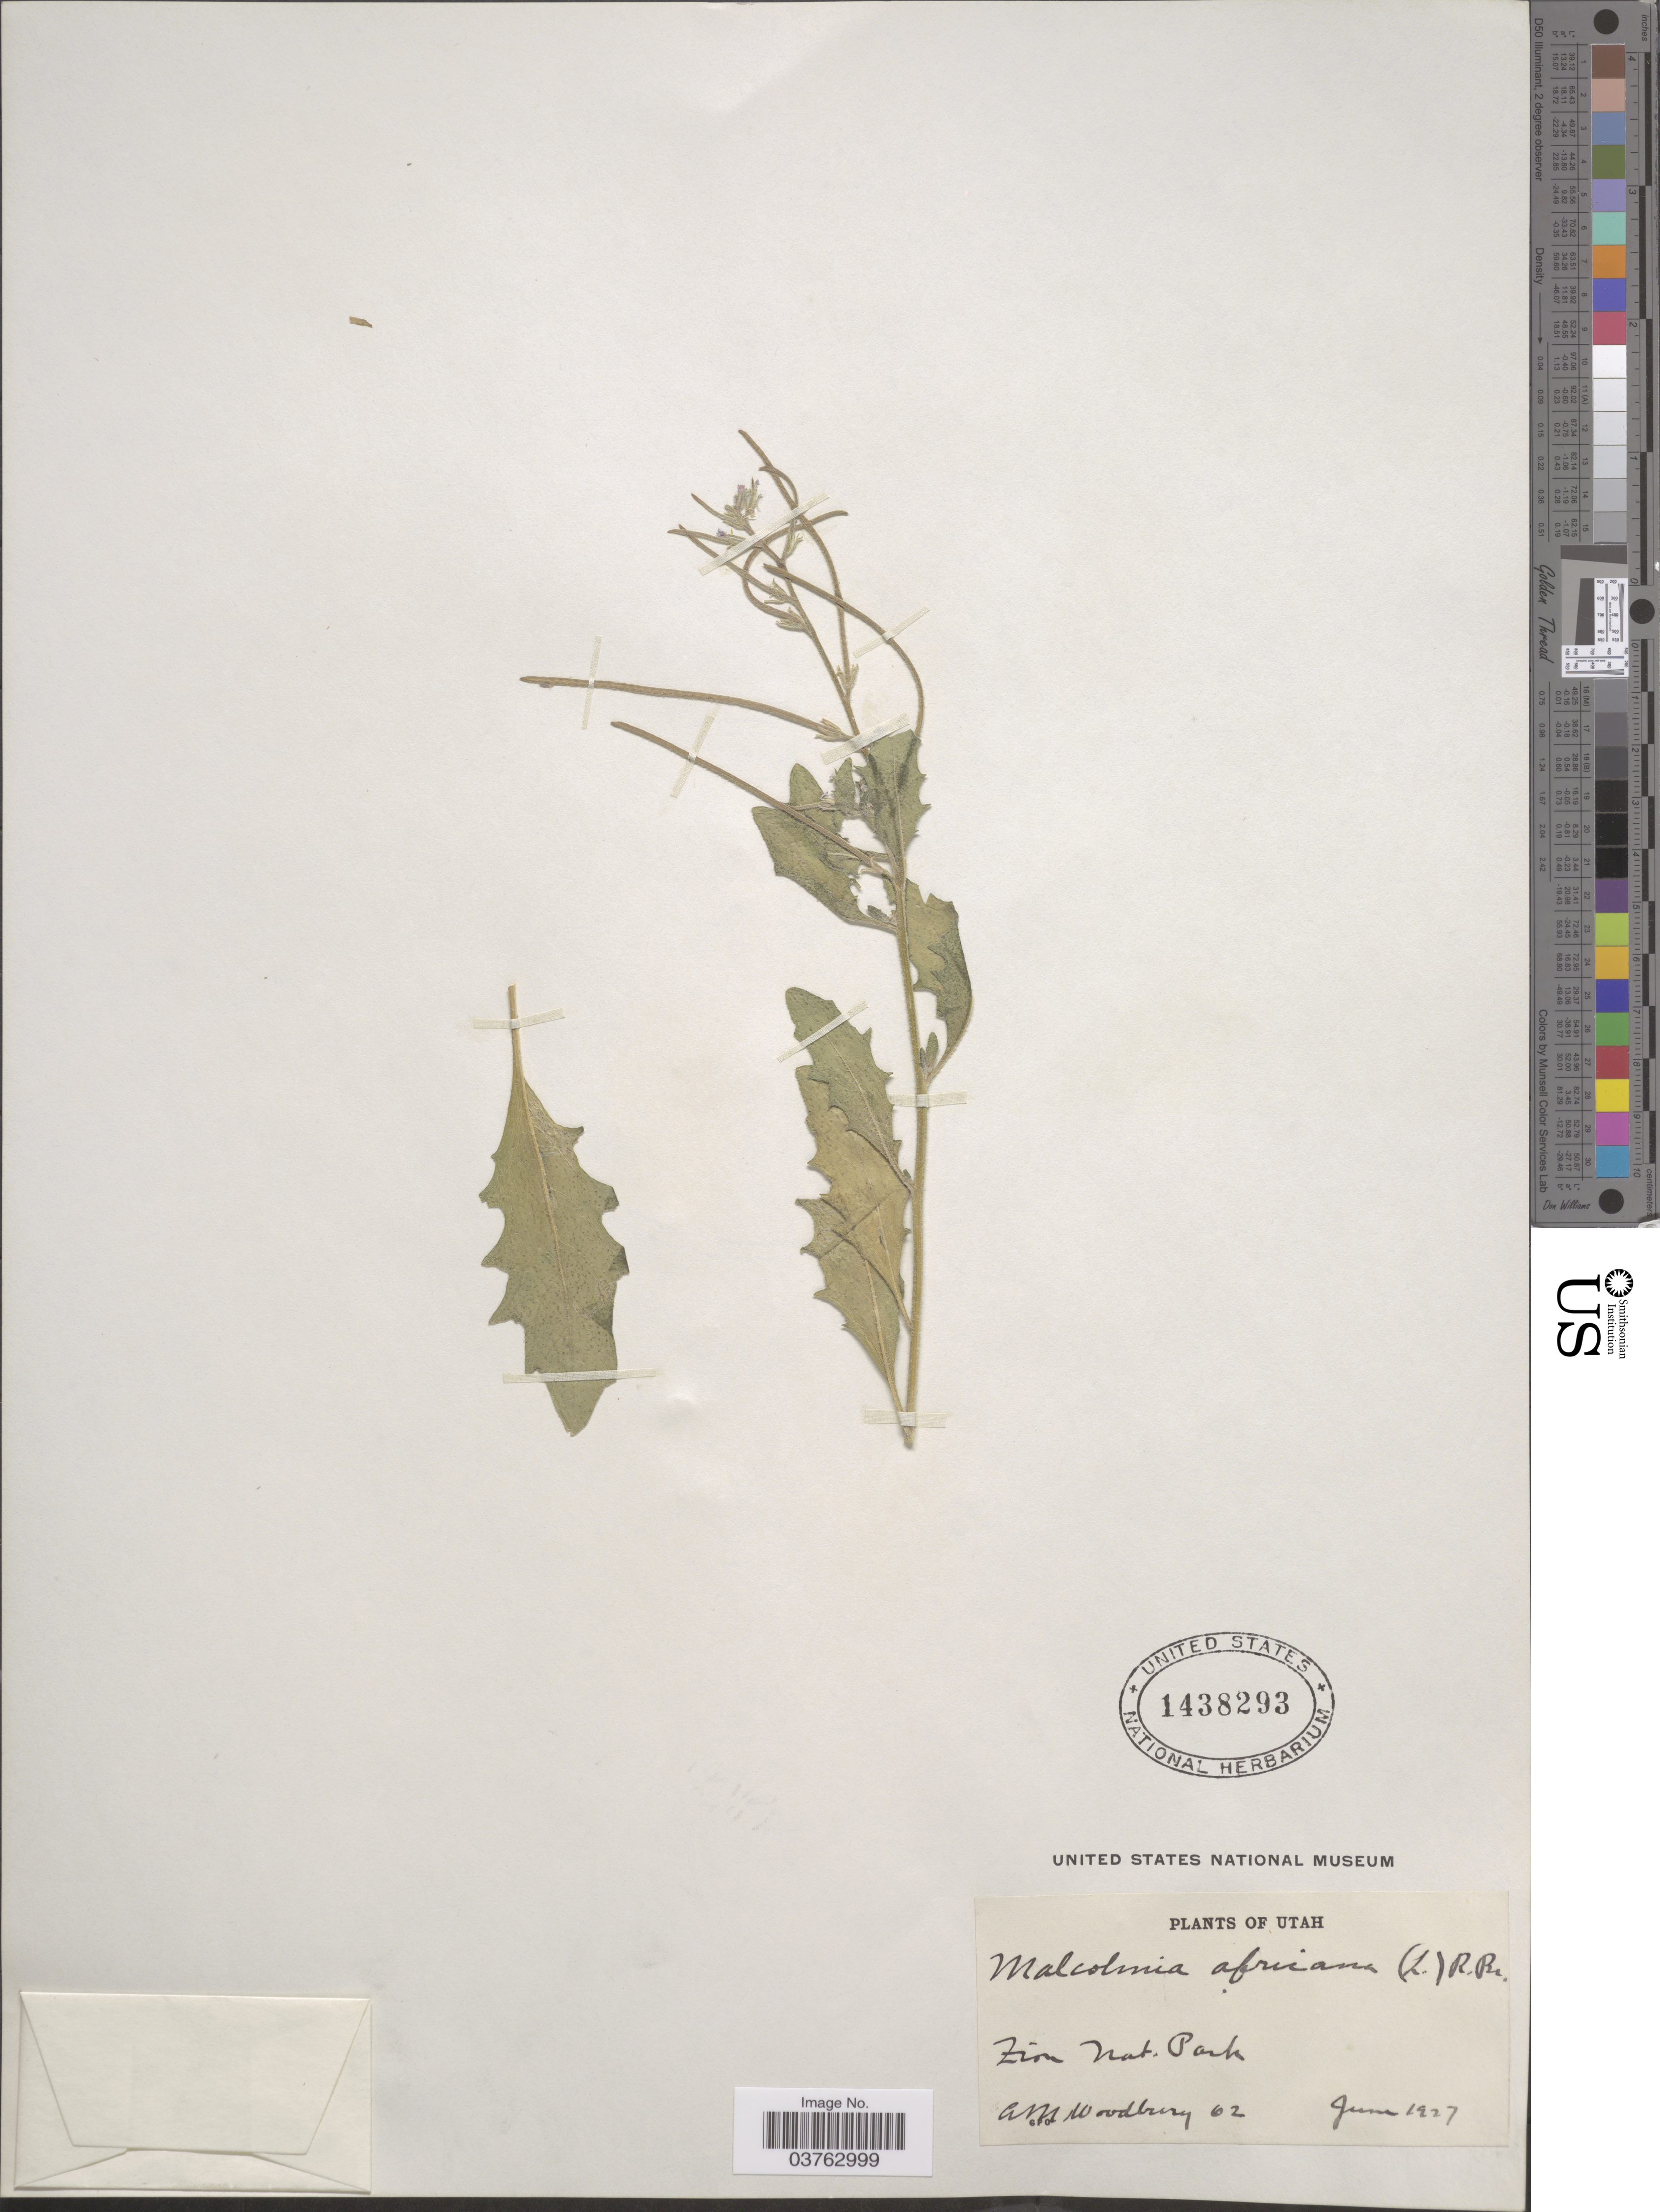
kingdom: Plantae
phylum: Tracheophyta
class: Magnoliopsida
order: Brassicales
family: Brassicaceae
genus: Malcolmia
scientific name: Malcolmia africana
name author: (L.) W.T. Aiton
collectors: A. M. Woodbury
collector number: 62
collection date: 1927-06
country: United States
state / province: Utah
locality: Zion Nat. Park.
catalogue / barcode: US 1438293